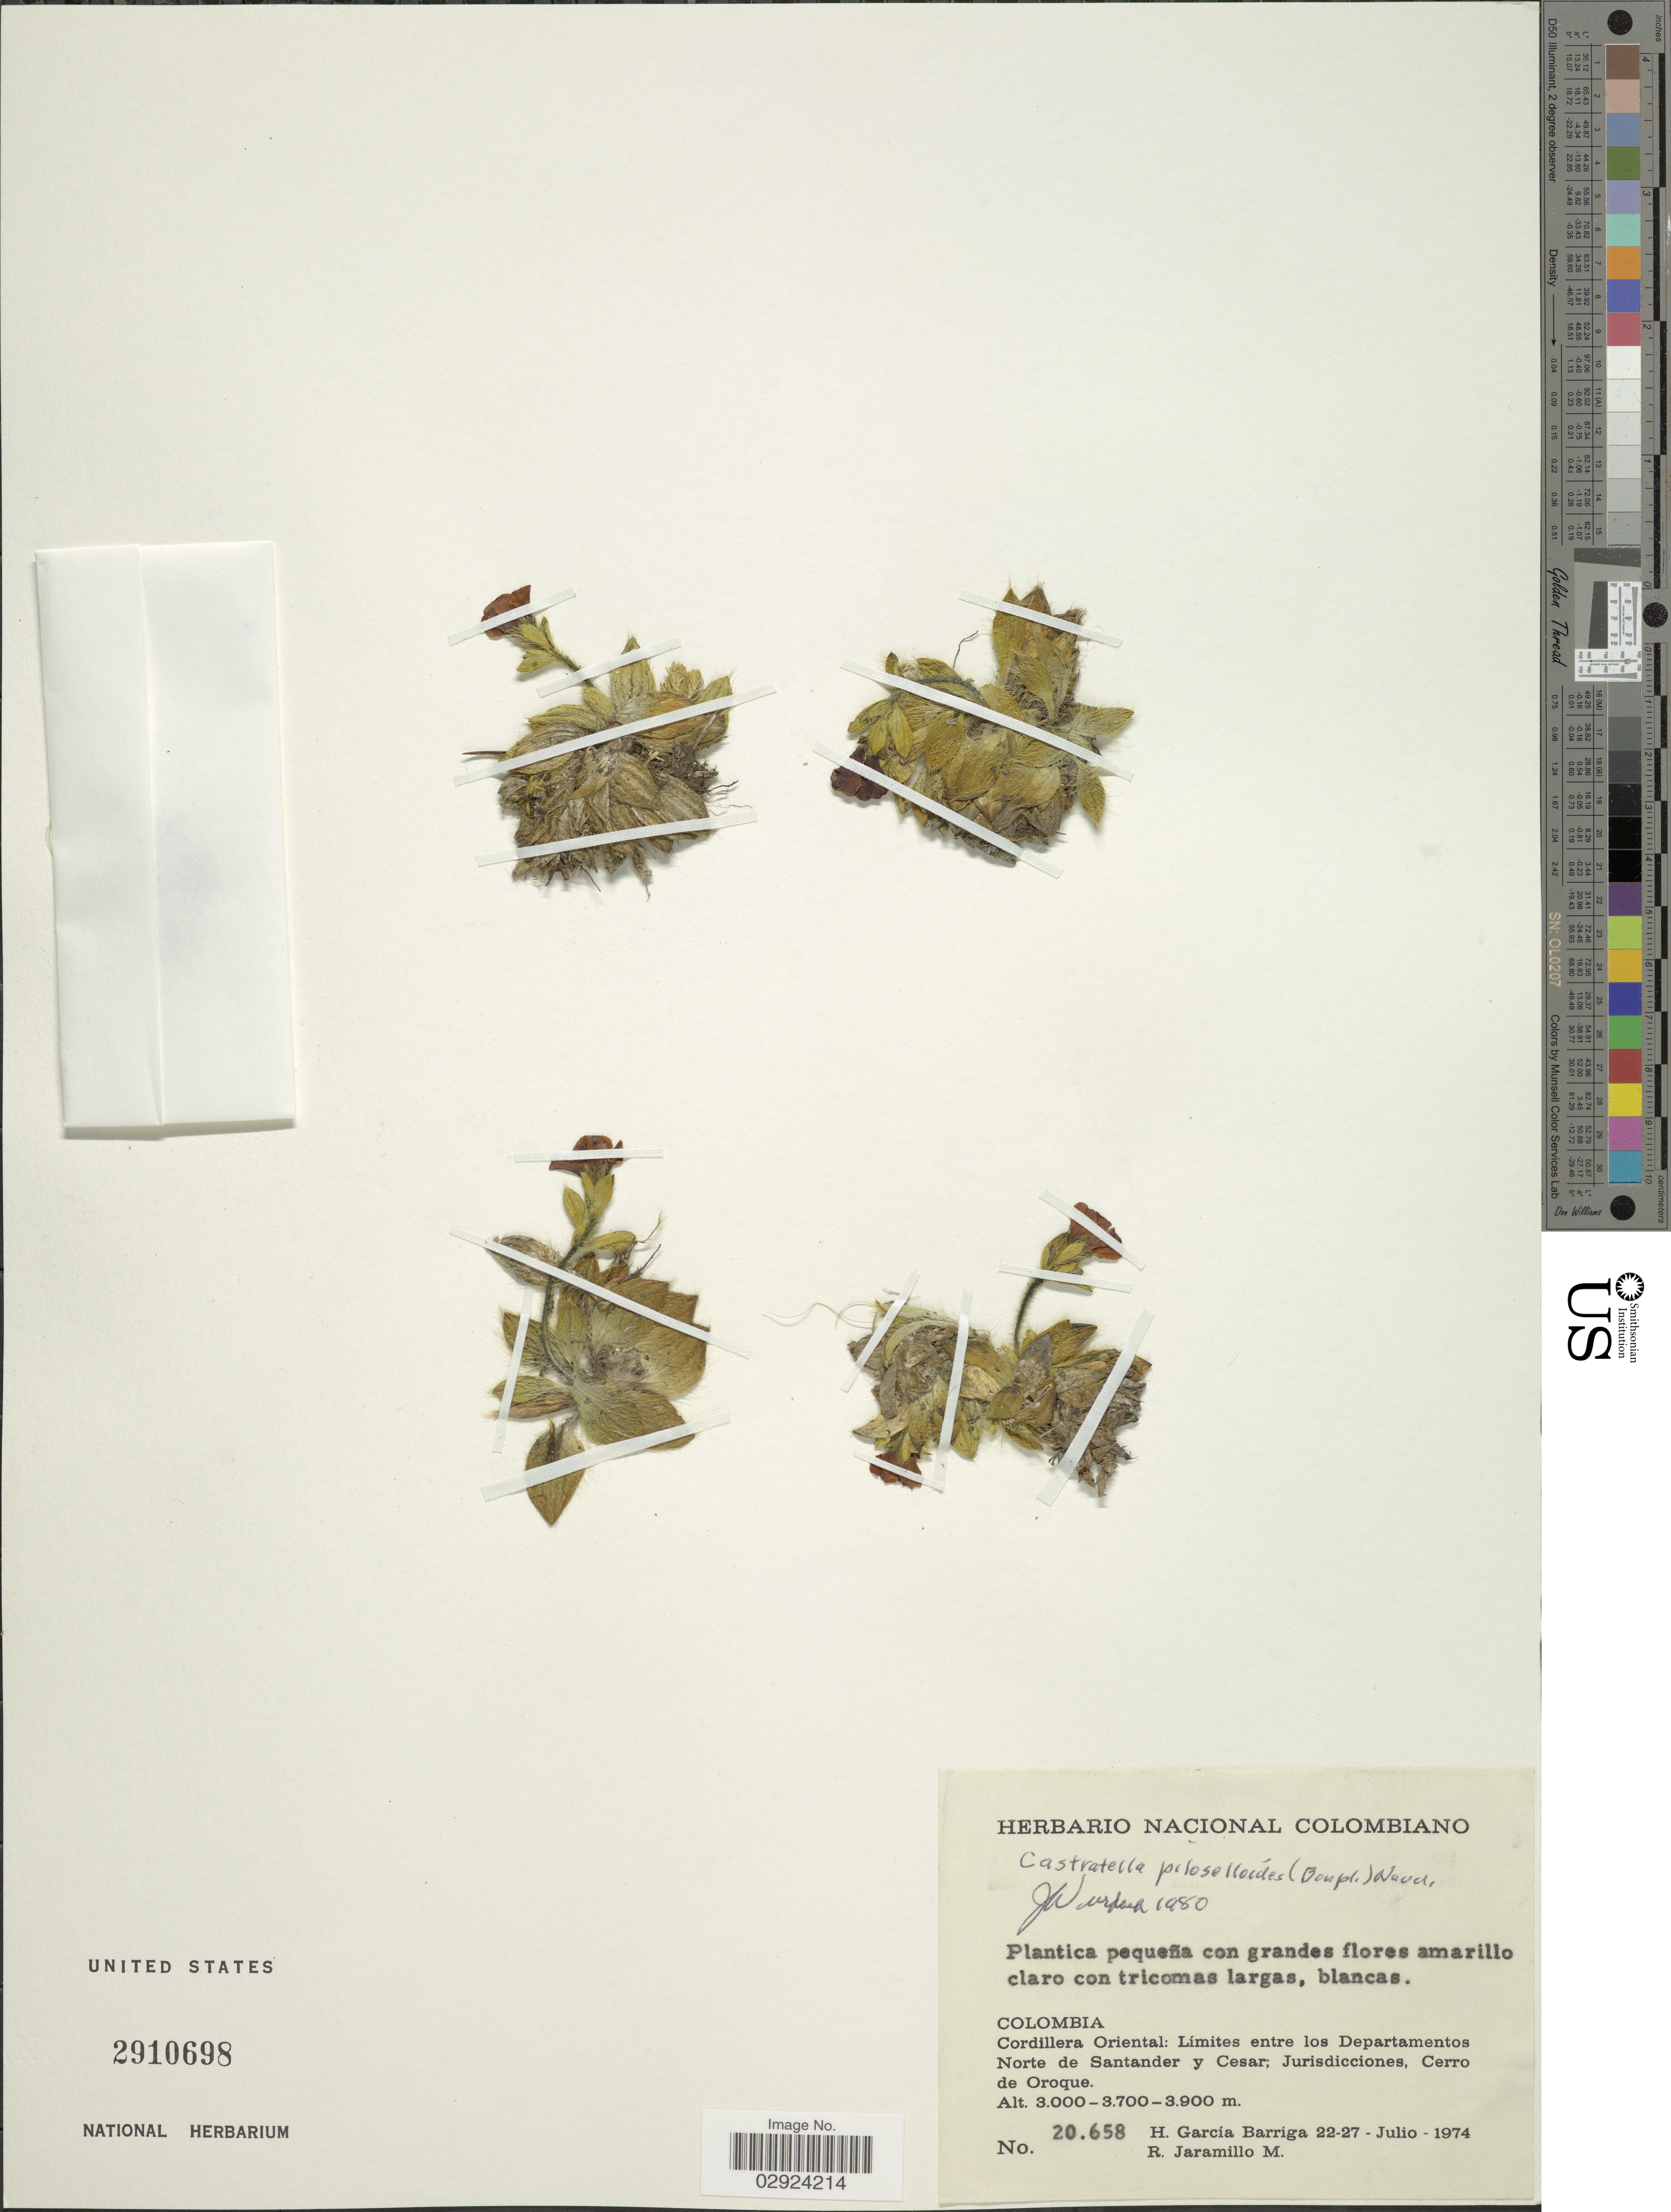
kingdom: Plantae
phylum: Tracheophyta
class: Magnoliopsida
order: Myrtales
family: Melastomataceae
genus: Castratella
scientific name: Castratella piloselloides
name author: (Bonpl.) Naudin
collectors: H. García Barriga & R. Jaramillo M.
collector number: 20658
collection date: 1974-07-22/1974-07-27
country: Colombia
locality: Cordillera Oriental: Limites entre los Departamentos Norte de Santander y Cesar; Jurisdicciones, Cerro de Oroque.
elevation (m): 3000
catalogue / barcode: US 2910698